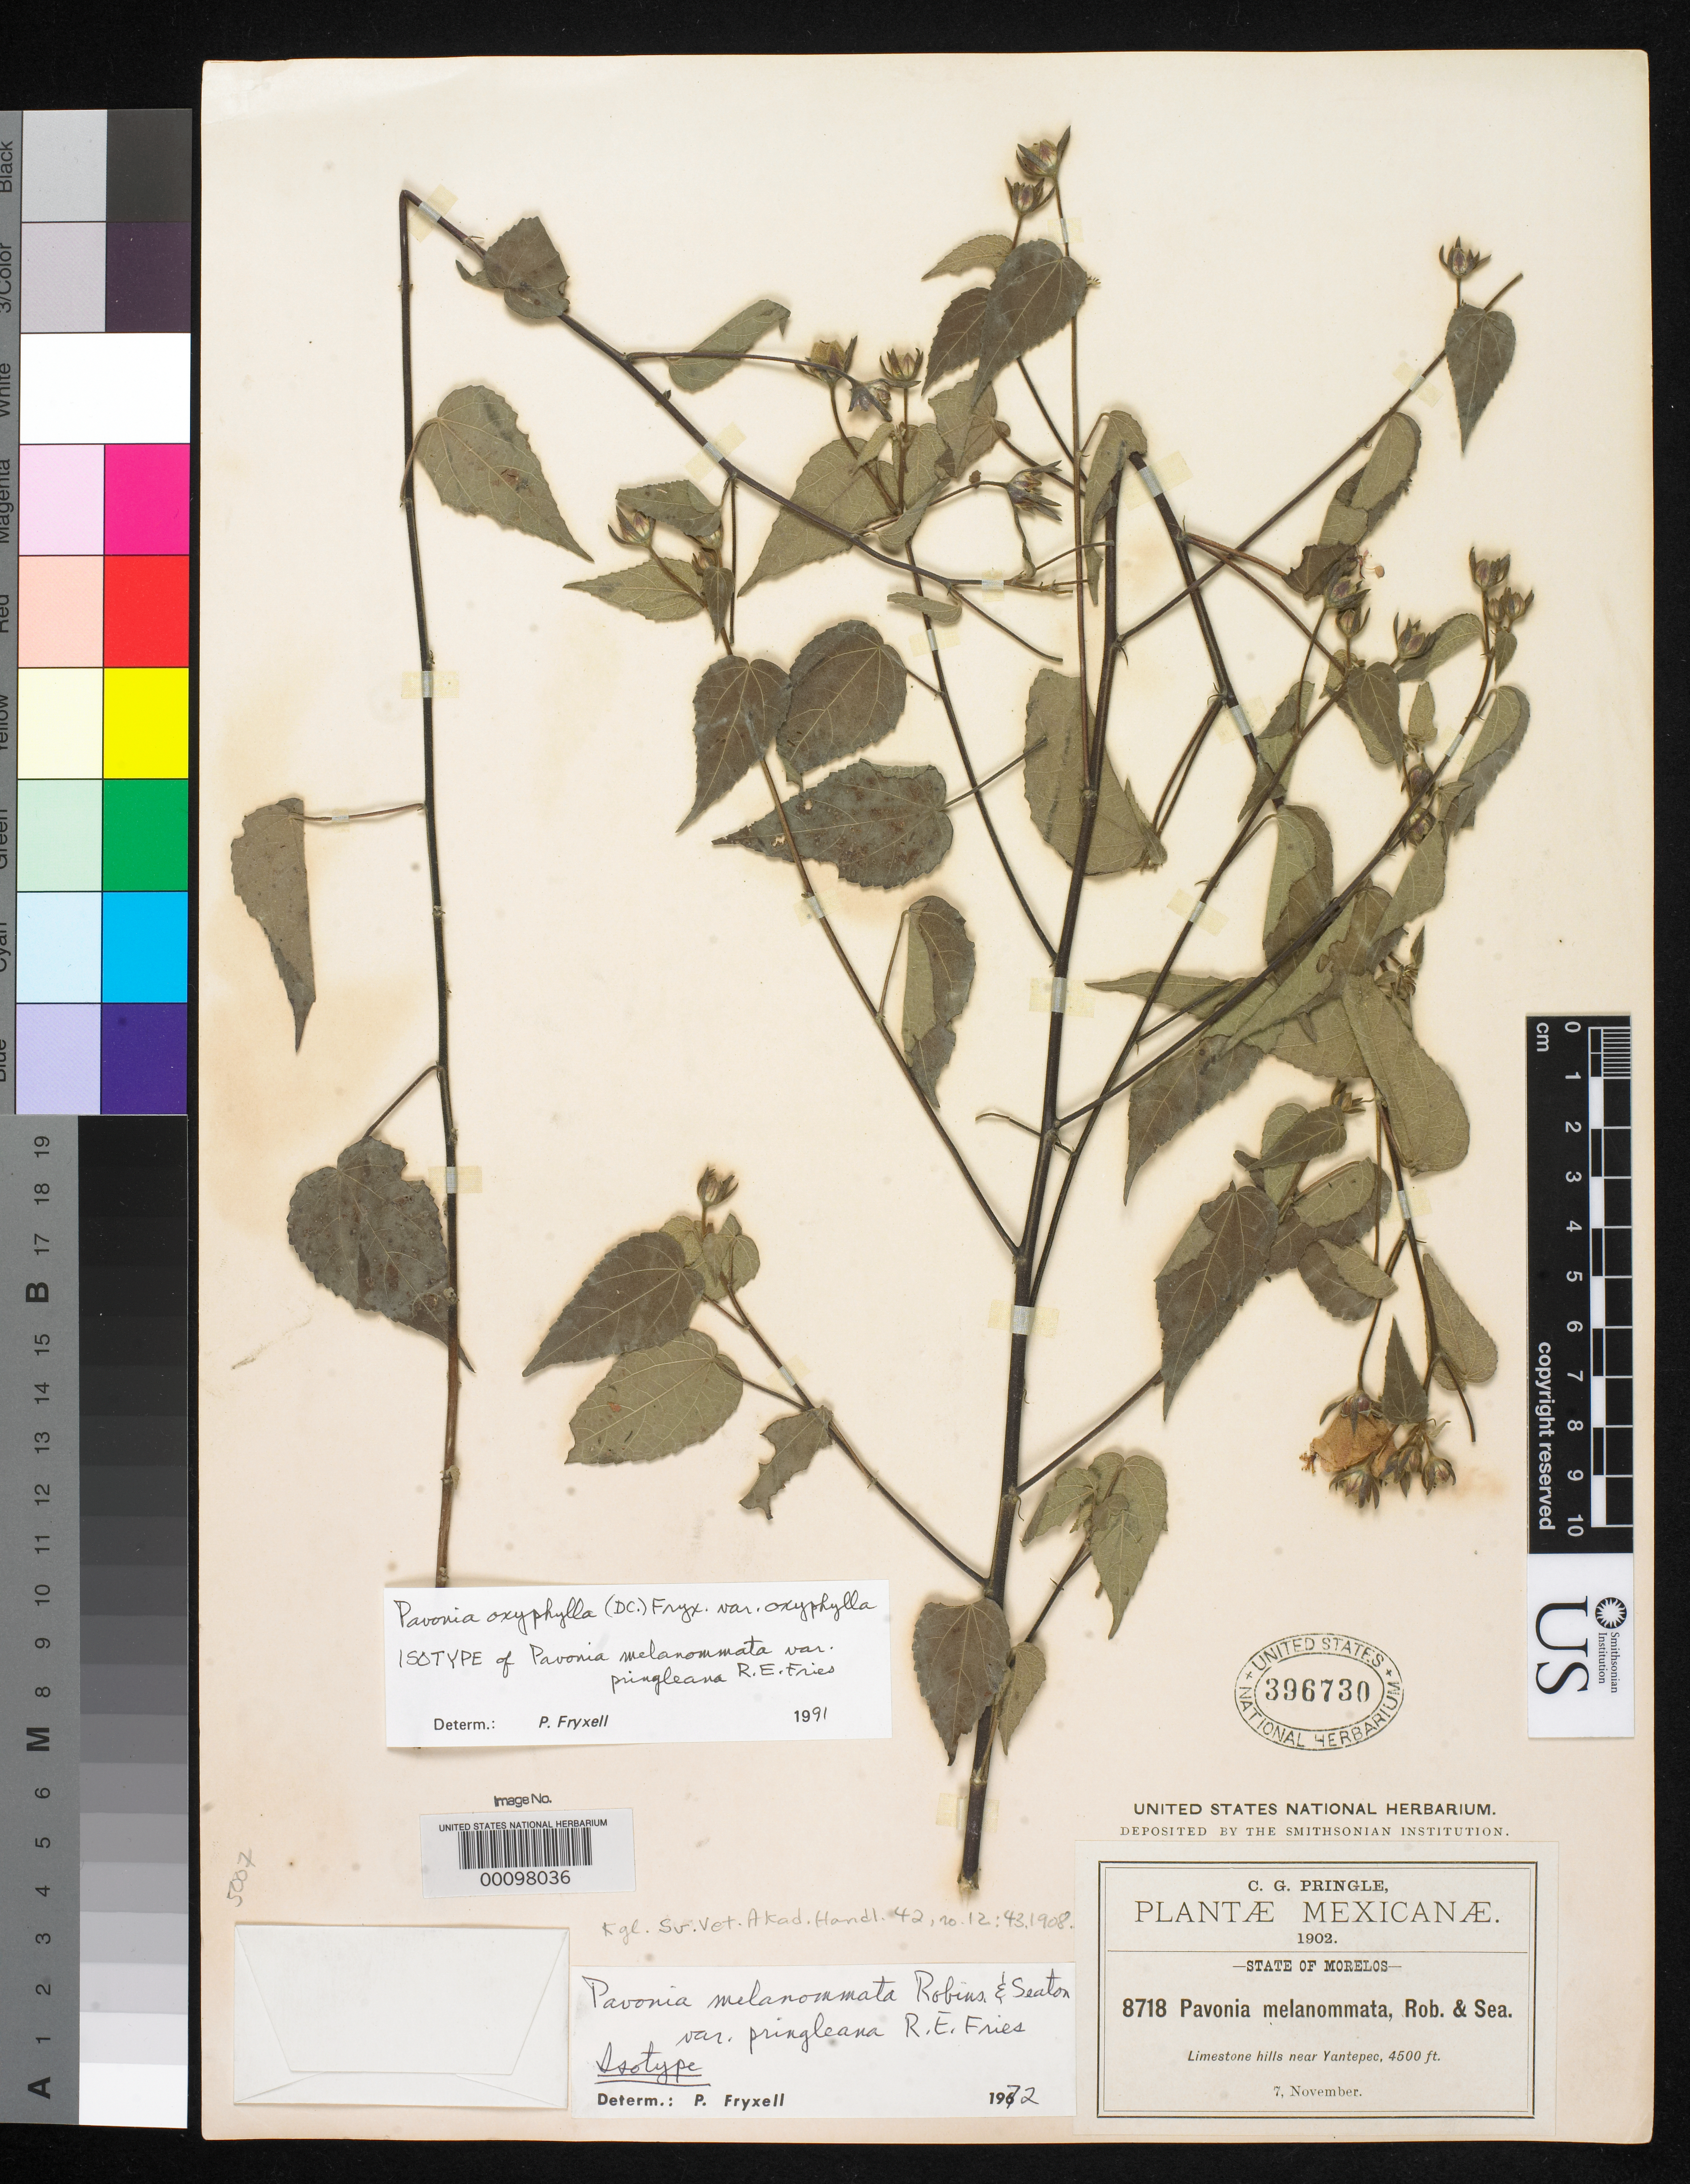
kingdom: Plantae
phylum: Tracheophyta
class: Magnoliopsida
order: Malvales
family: Malvaceae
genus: Pavonia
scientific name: Pavonia melanommata var. pringleana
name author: R.E. Fr.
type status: Isotype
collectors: C. G. Pringle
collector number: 8718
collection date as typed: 07 Nov 1902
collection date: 1902-11-07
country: Mexico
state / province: Morelos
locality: Near Yautepec.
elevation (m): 1372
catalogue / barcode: US 396730